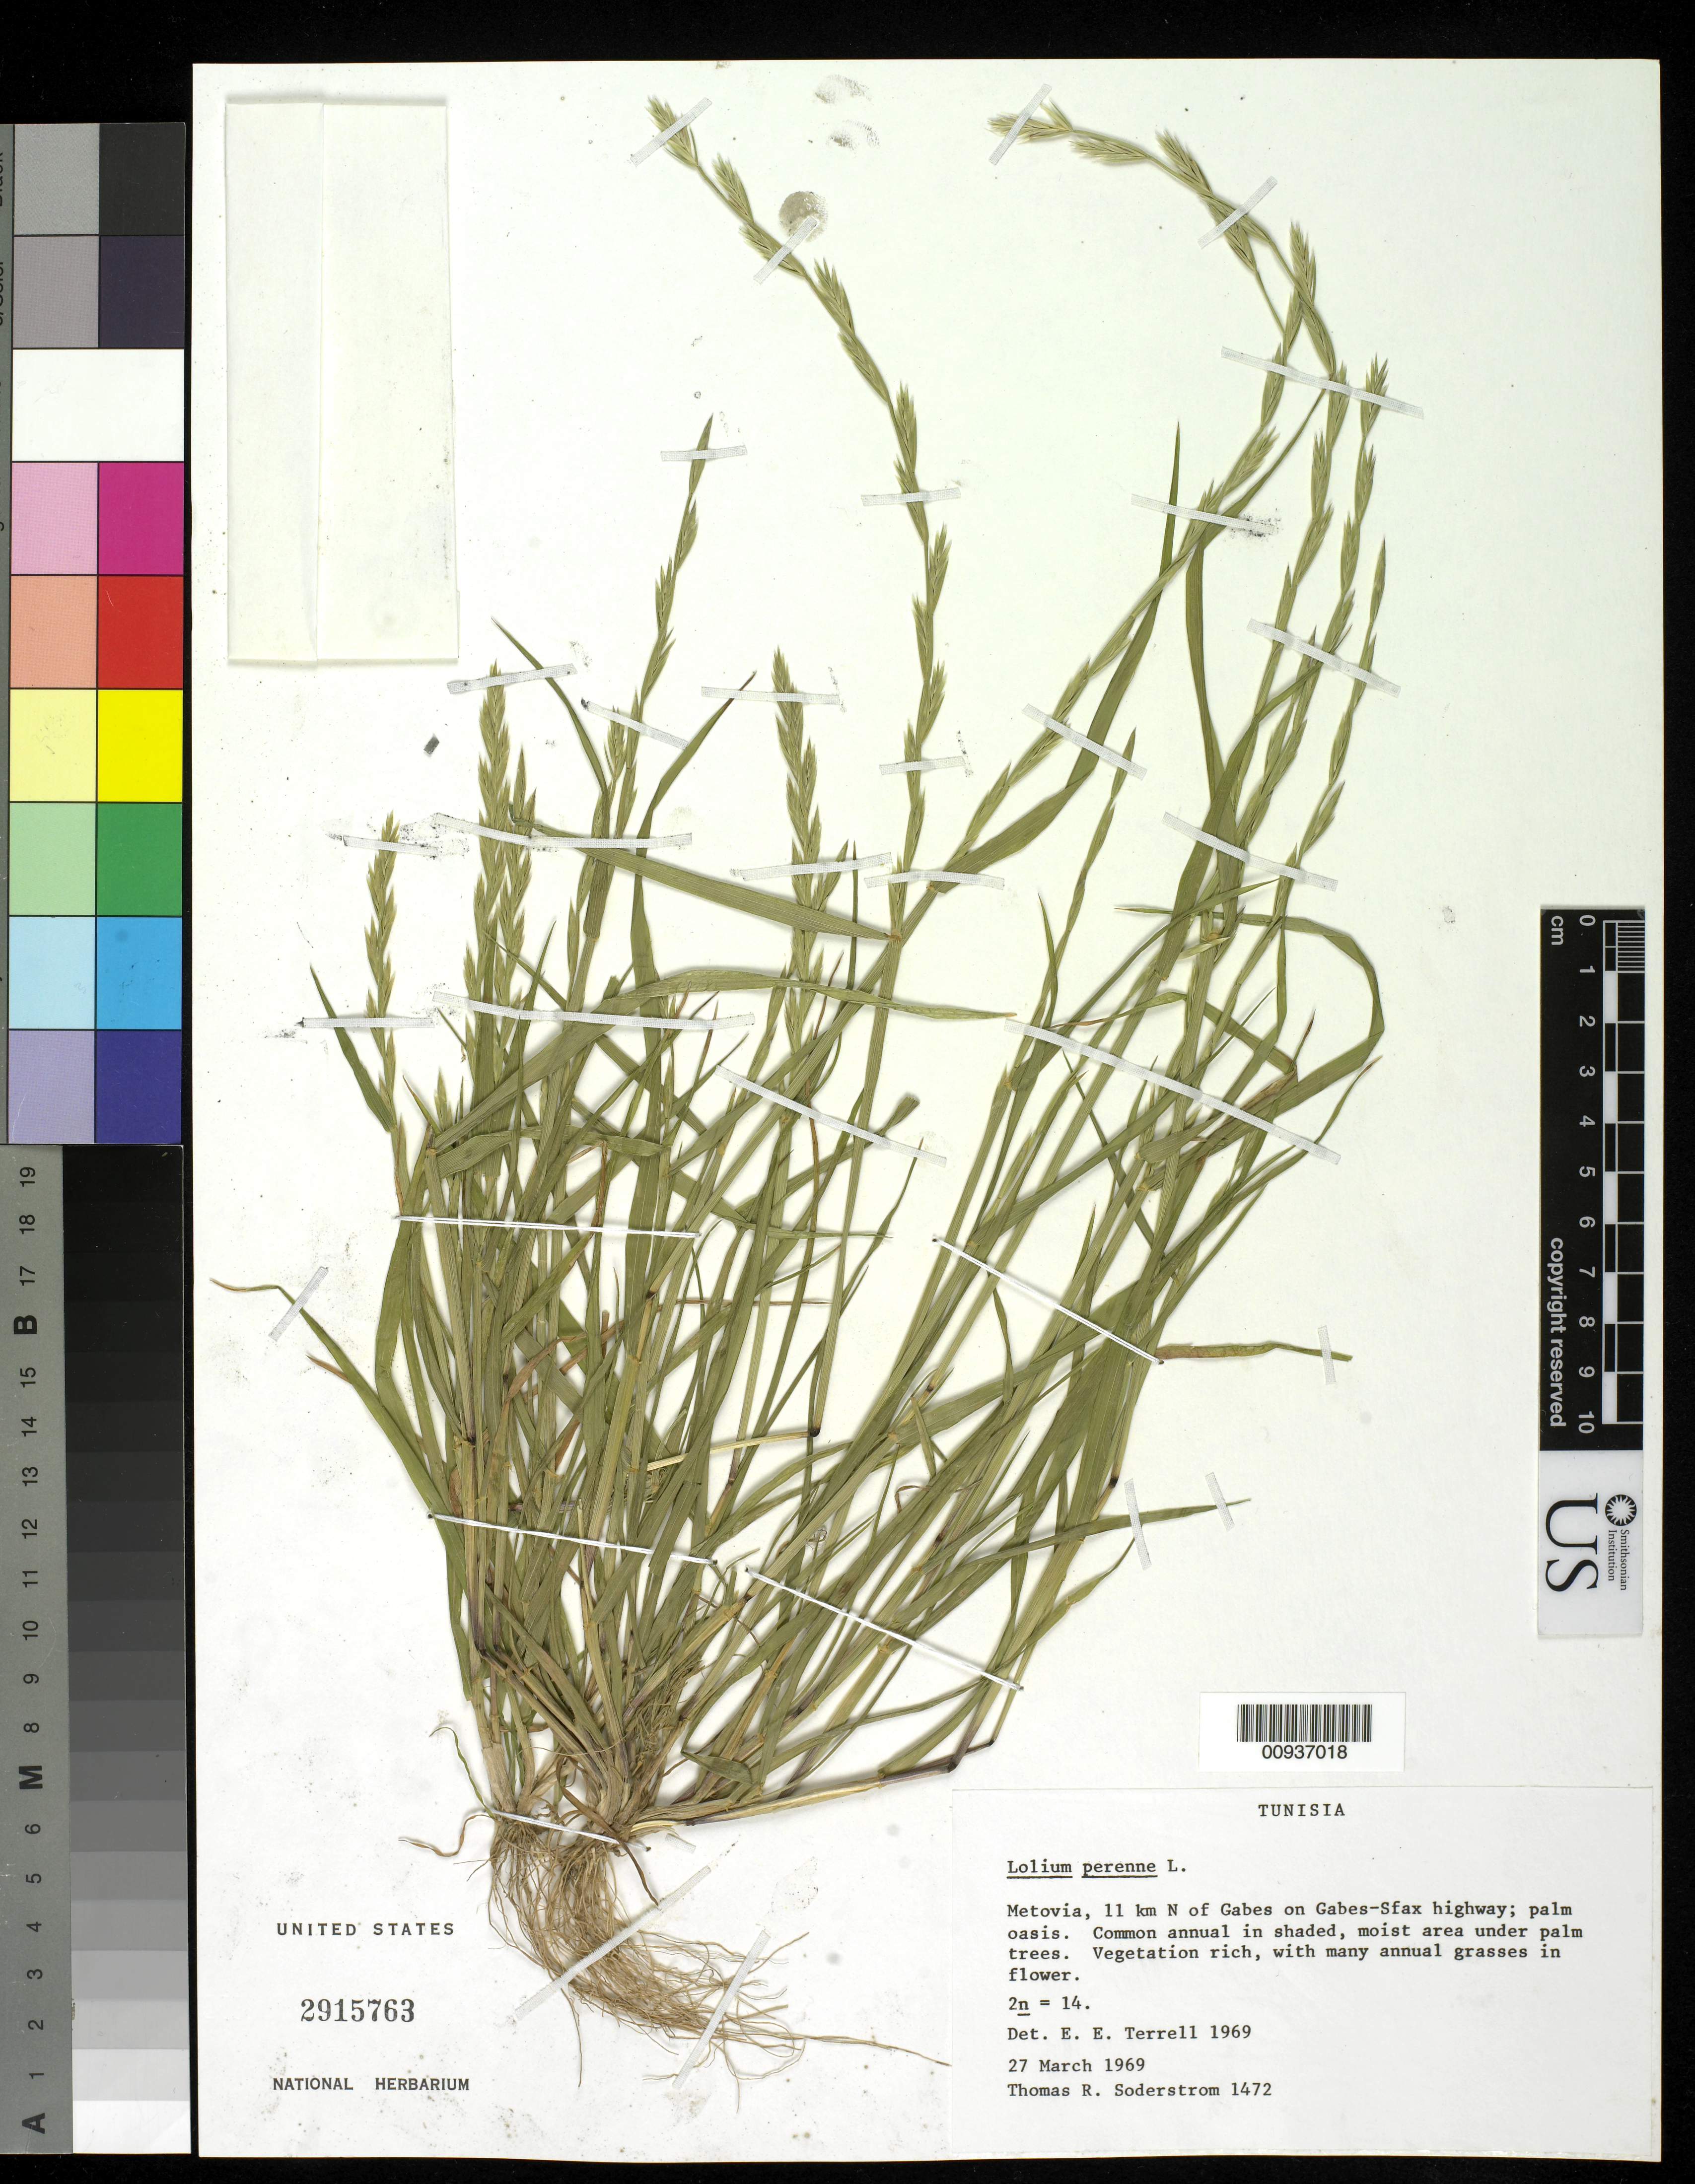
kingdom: Plantae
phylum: Tracheophyta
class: Liliopsida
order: Poales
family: Poaceae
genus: Lolium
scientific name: Lolium perenne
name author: L.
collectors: T. R. Soderstrom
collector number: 1472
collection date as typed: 27 Mar 1969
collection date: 1969-03-27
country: Tunisia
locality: Metovia. 11 km N of Gabes on Gabes-Sfax highway.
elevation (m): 4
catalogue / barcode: US 2915763